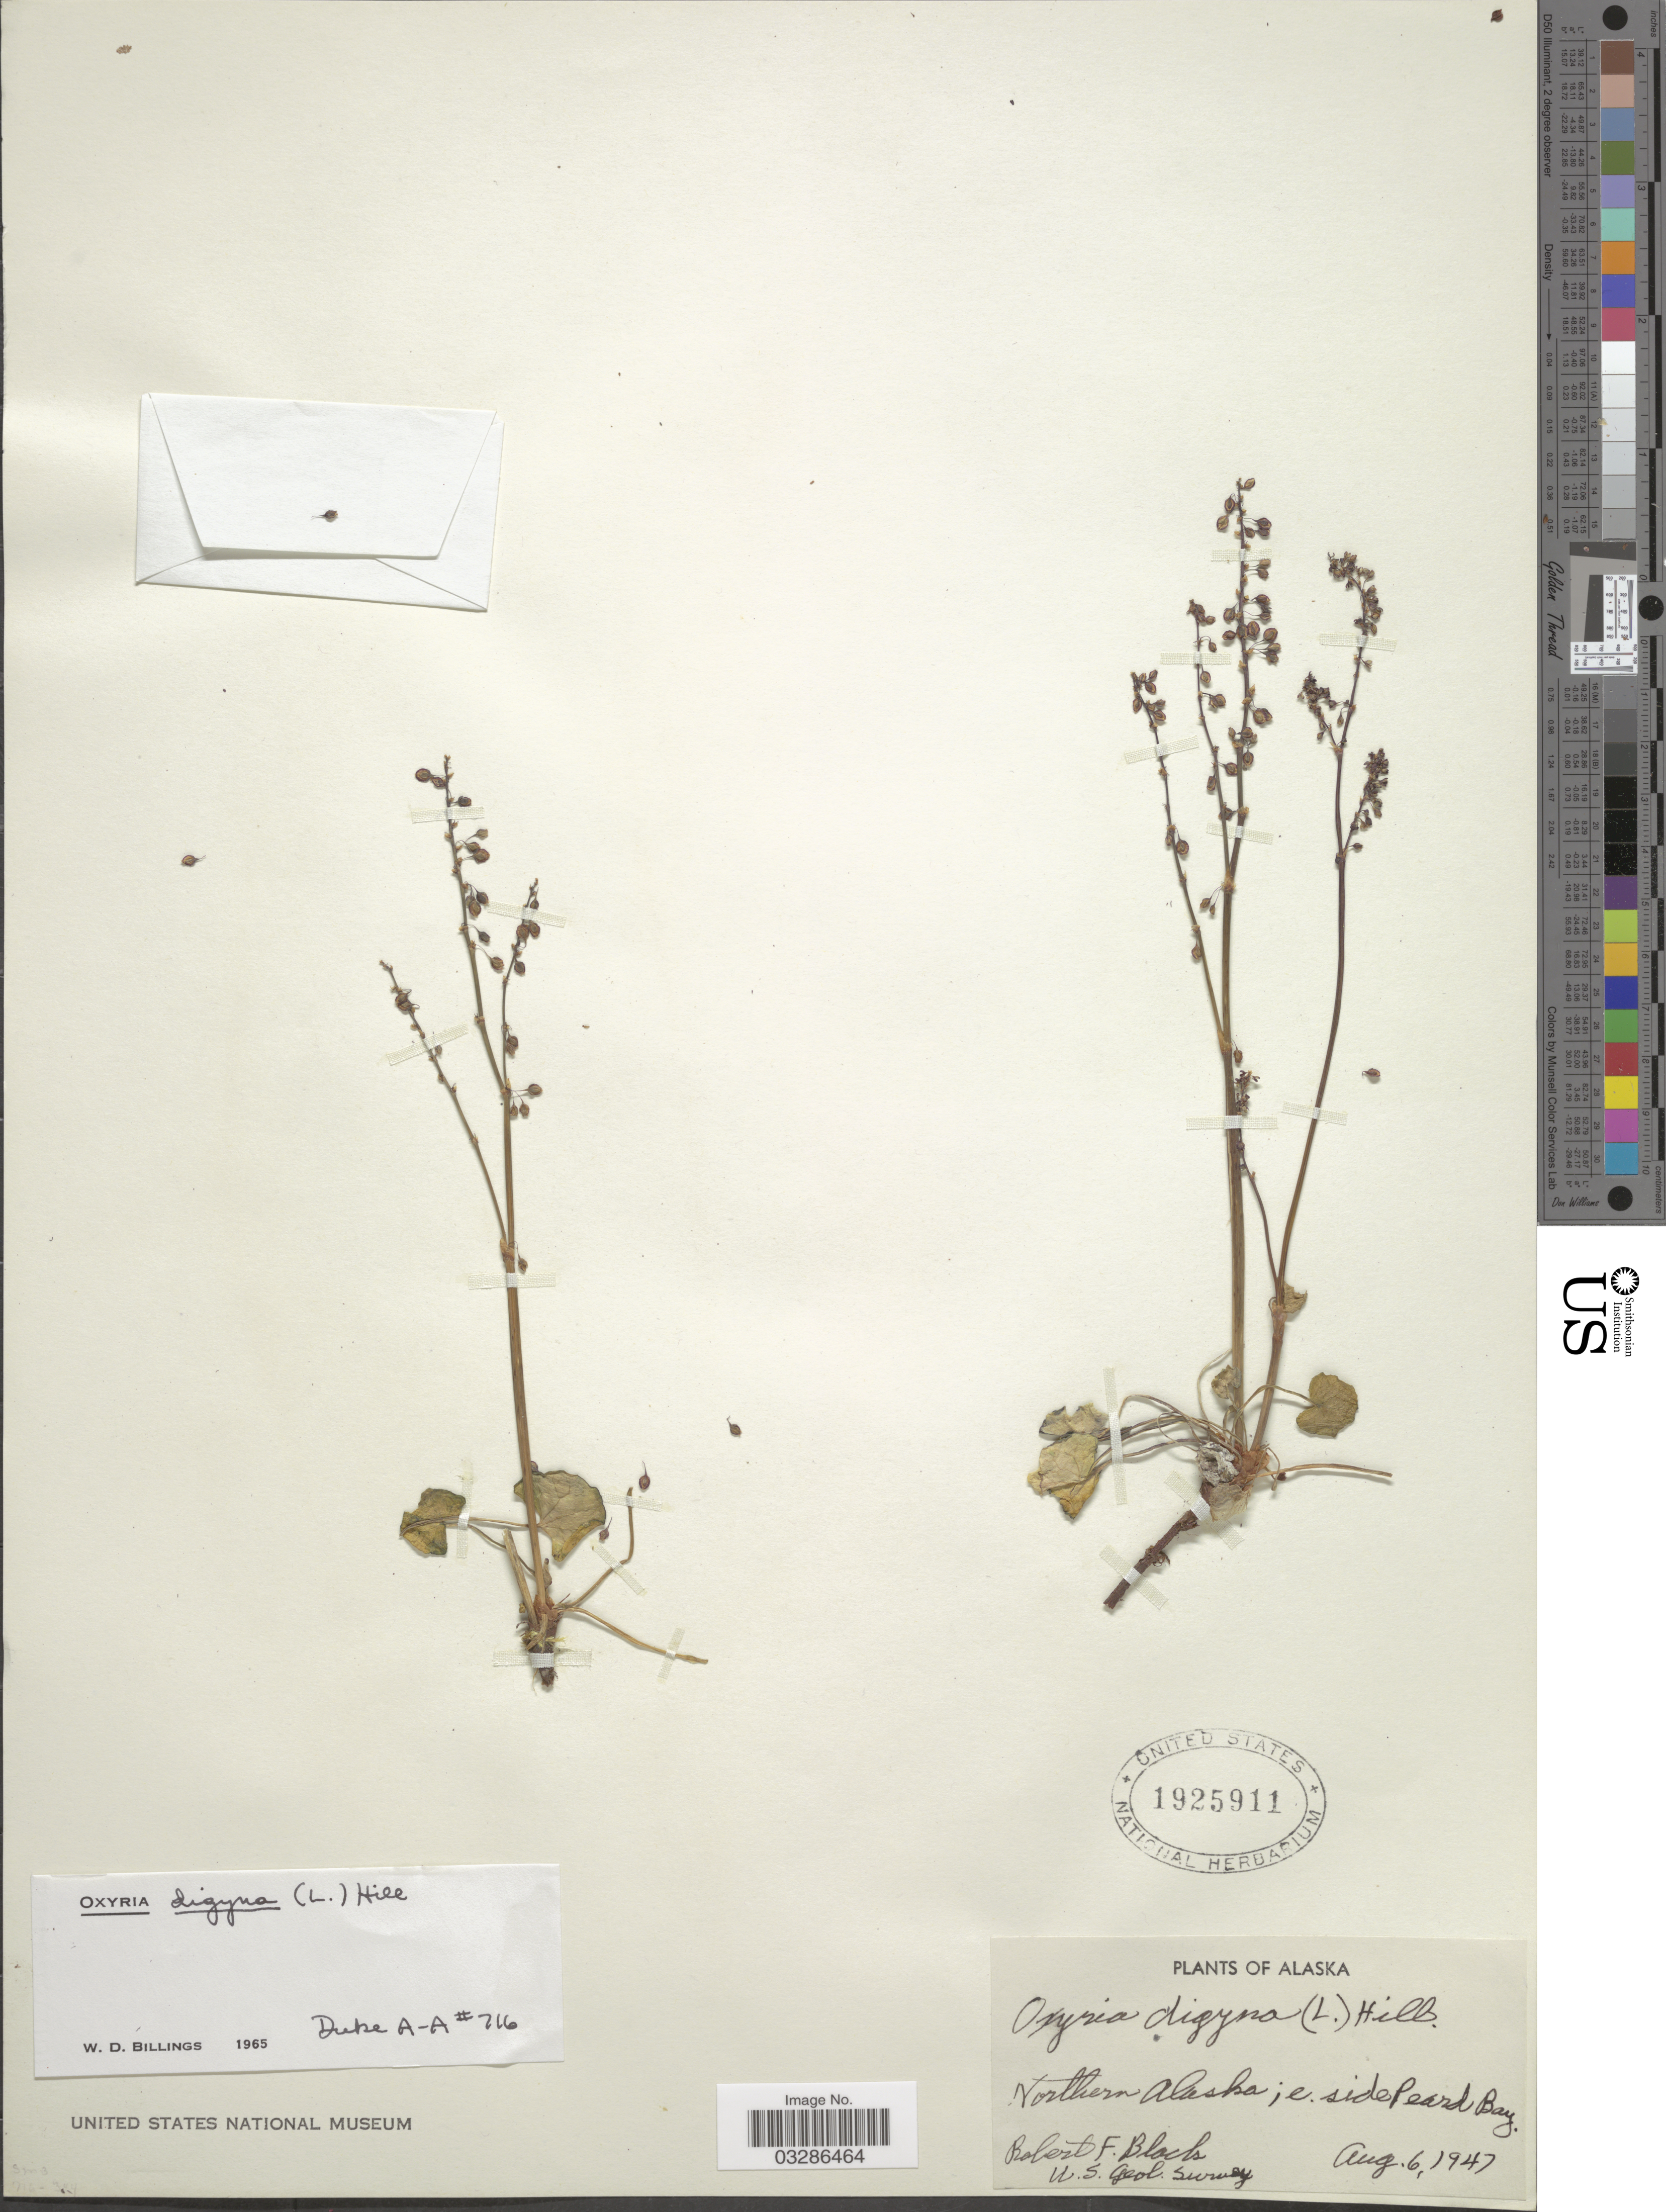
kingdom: Plantae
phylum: Tracheophyta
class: Magnoliopsida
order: Caryophyllales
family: Polygonaceae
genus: Oxyria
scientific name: Oxyria digyna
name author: (L.) Hill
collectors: R. F. Black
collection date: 1947-08-06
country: United States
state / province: Alaska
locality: Northern Alaska; e. side Peard Bay.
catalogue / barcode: US 1925911